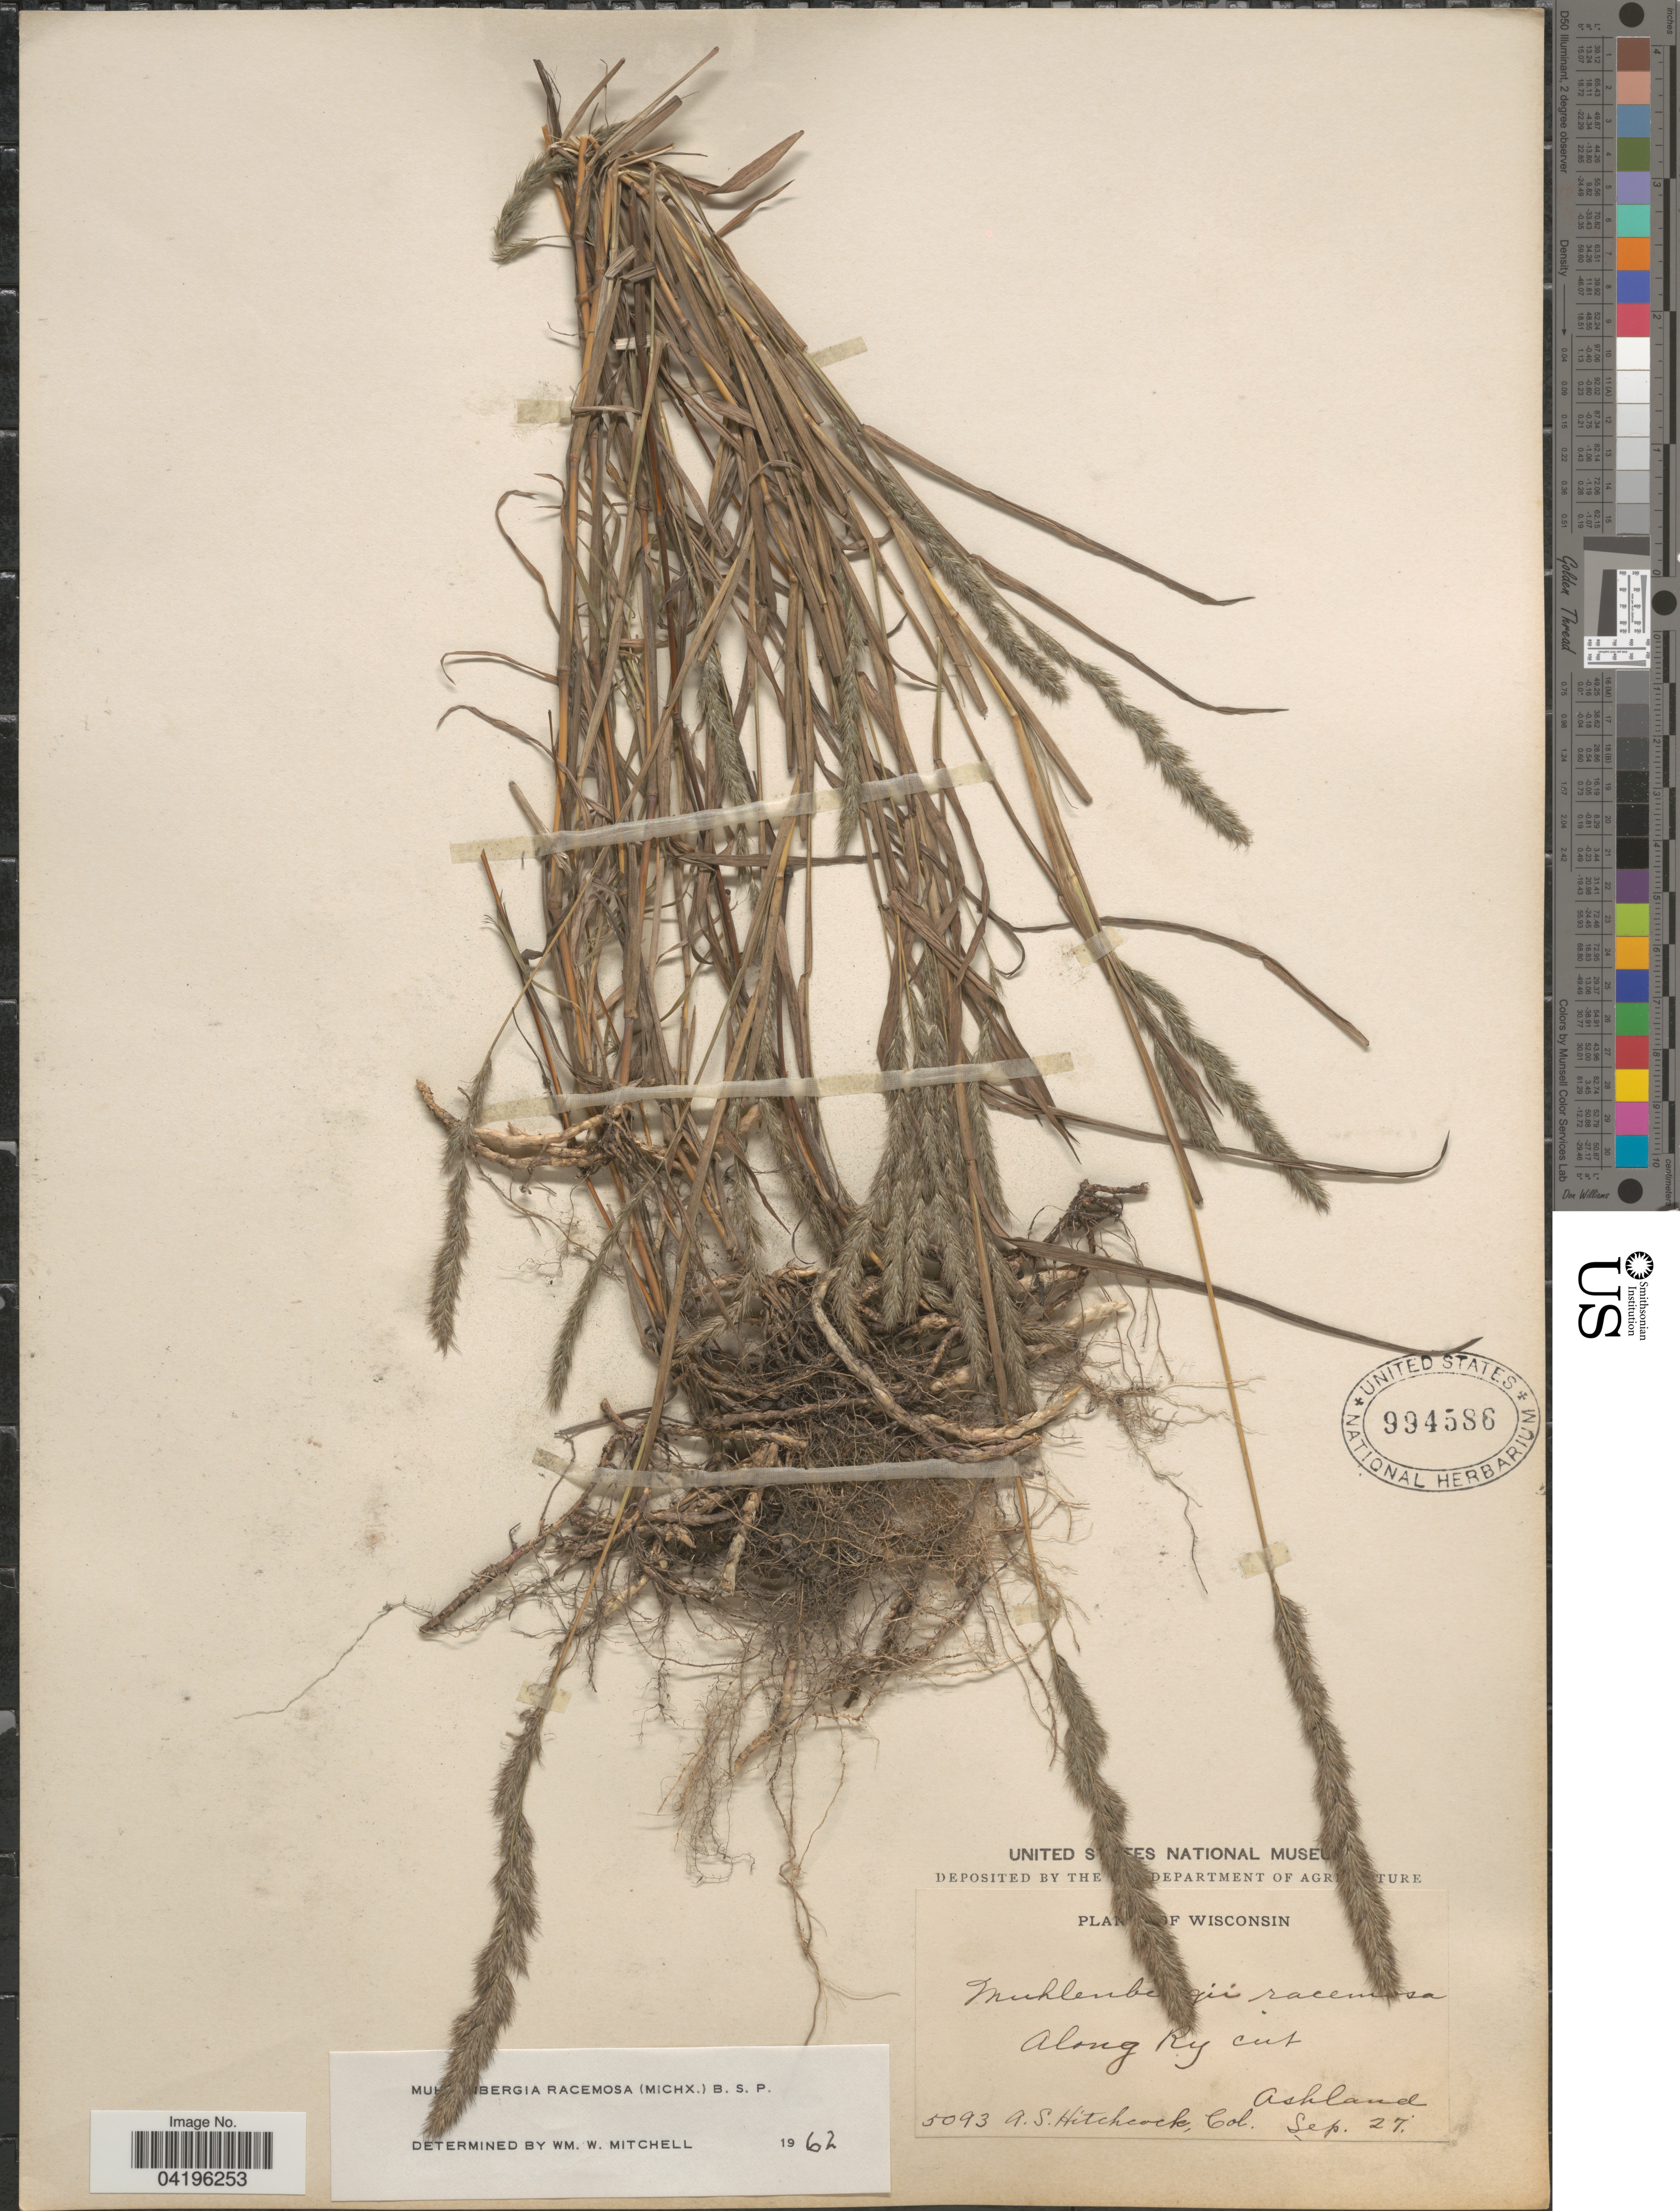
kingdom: Plantae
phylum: Tracheophyta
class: Liliopsida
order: Poales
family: Poaceae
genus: Muhlenbergia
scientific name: Muhlenbergia racemosa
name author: (Michx.) Britton et al.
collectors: A. S. Hitchcock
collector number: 5093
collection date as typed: Transcribed d/m/y: /9/27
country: United States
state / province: Wisconsin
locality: Along Ry cut. Ashland.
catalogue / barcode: US 994586